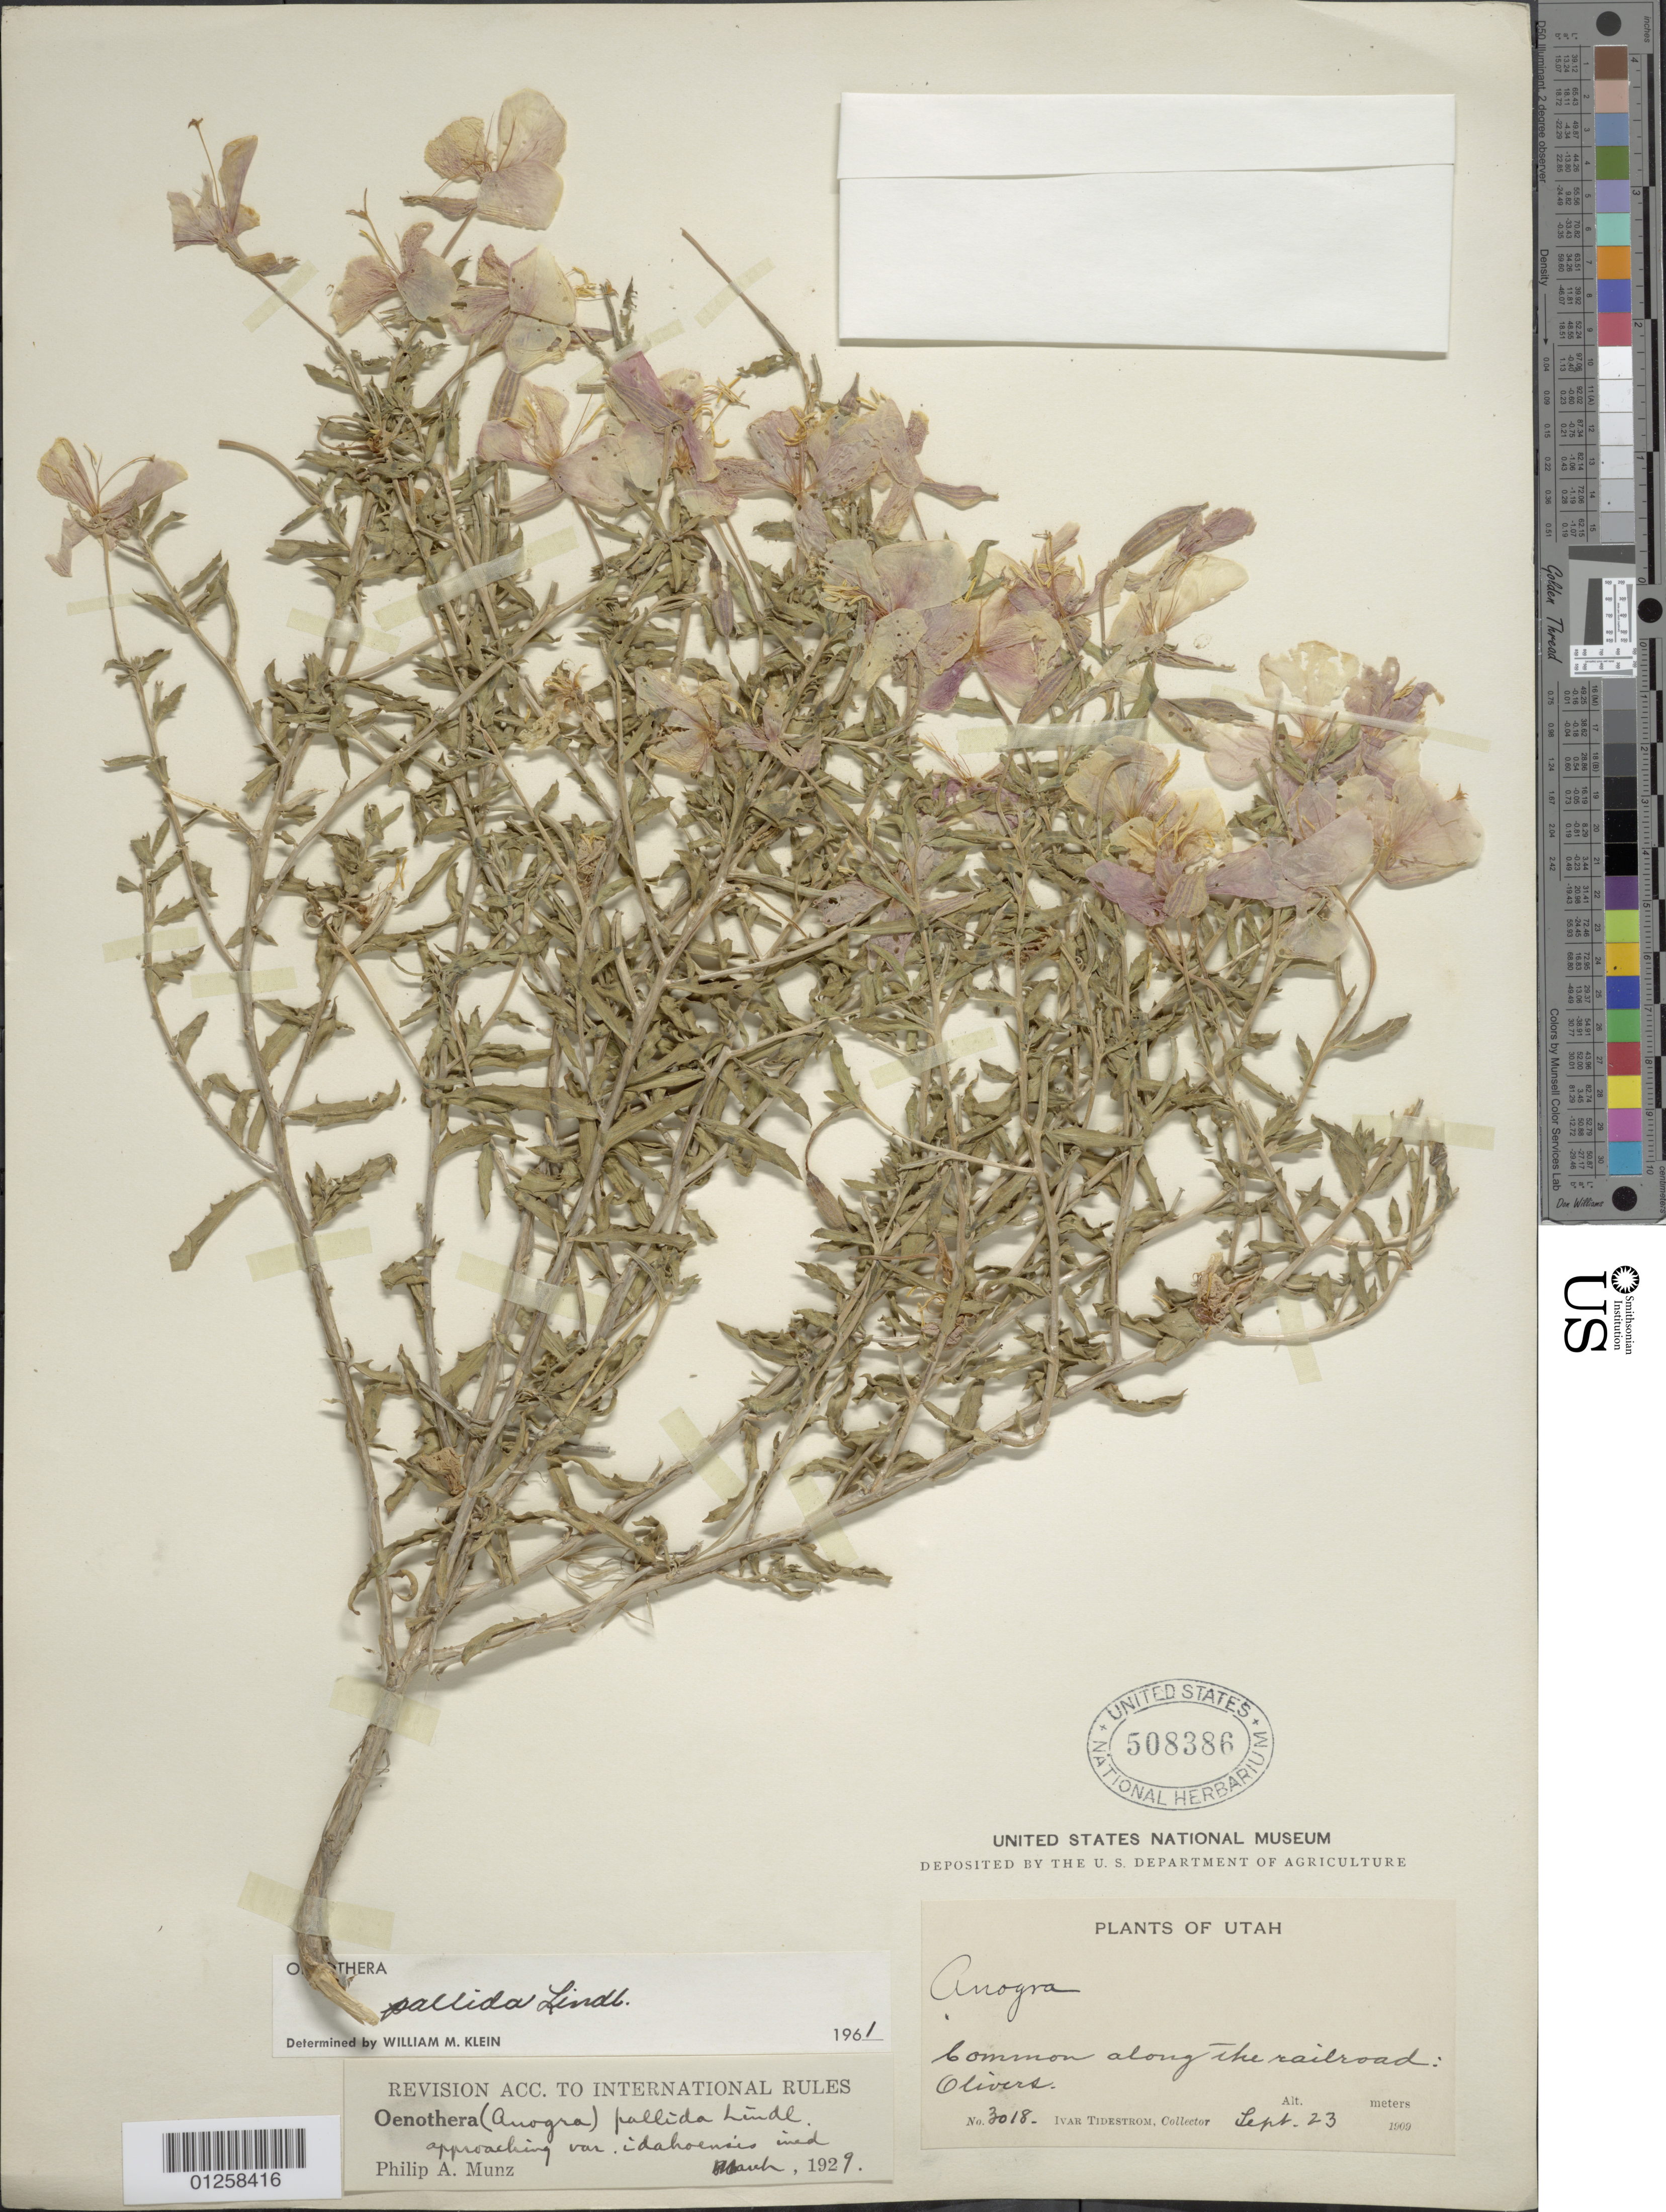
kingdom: Plantae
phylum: Tracheophyta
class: Magnoliopsida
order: Myrtales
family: Onagraceae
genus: Oenothera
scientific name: Oenothera pallida subsp. pallida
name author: Lindl.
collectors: I. F. Tidestrom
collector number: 3018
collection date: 1909-09-23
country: United States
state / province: Utah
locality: Olivers.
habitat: Along railroad.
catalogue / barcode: US 508386